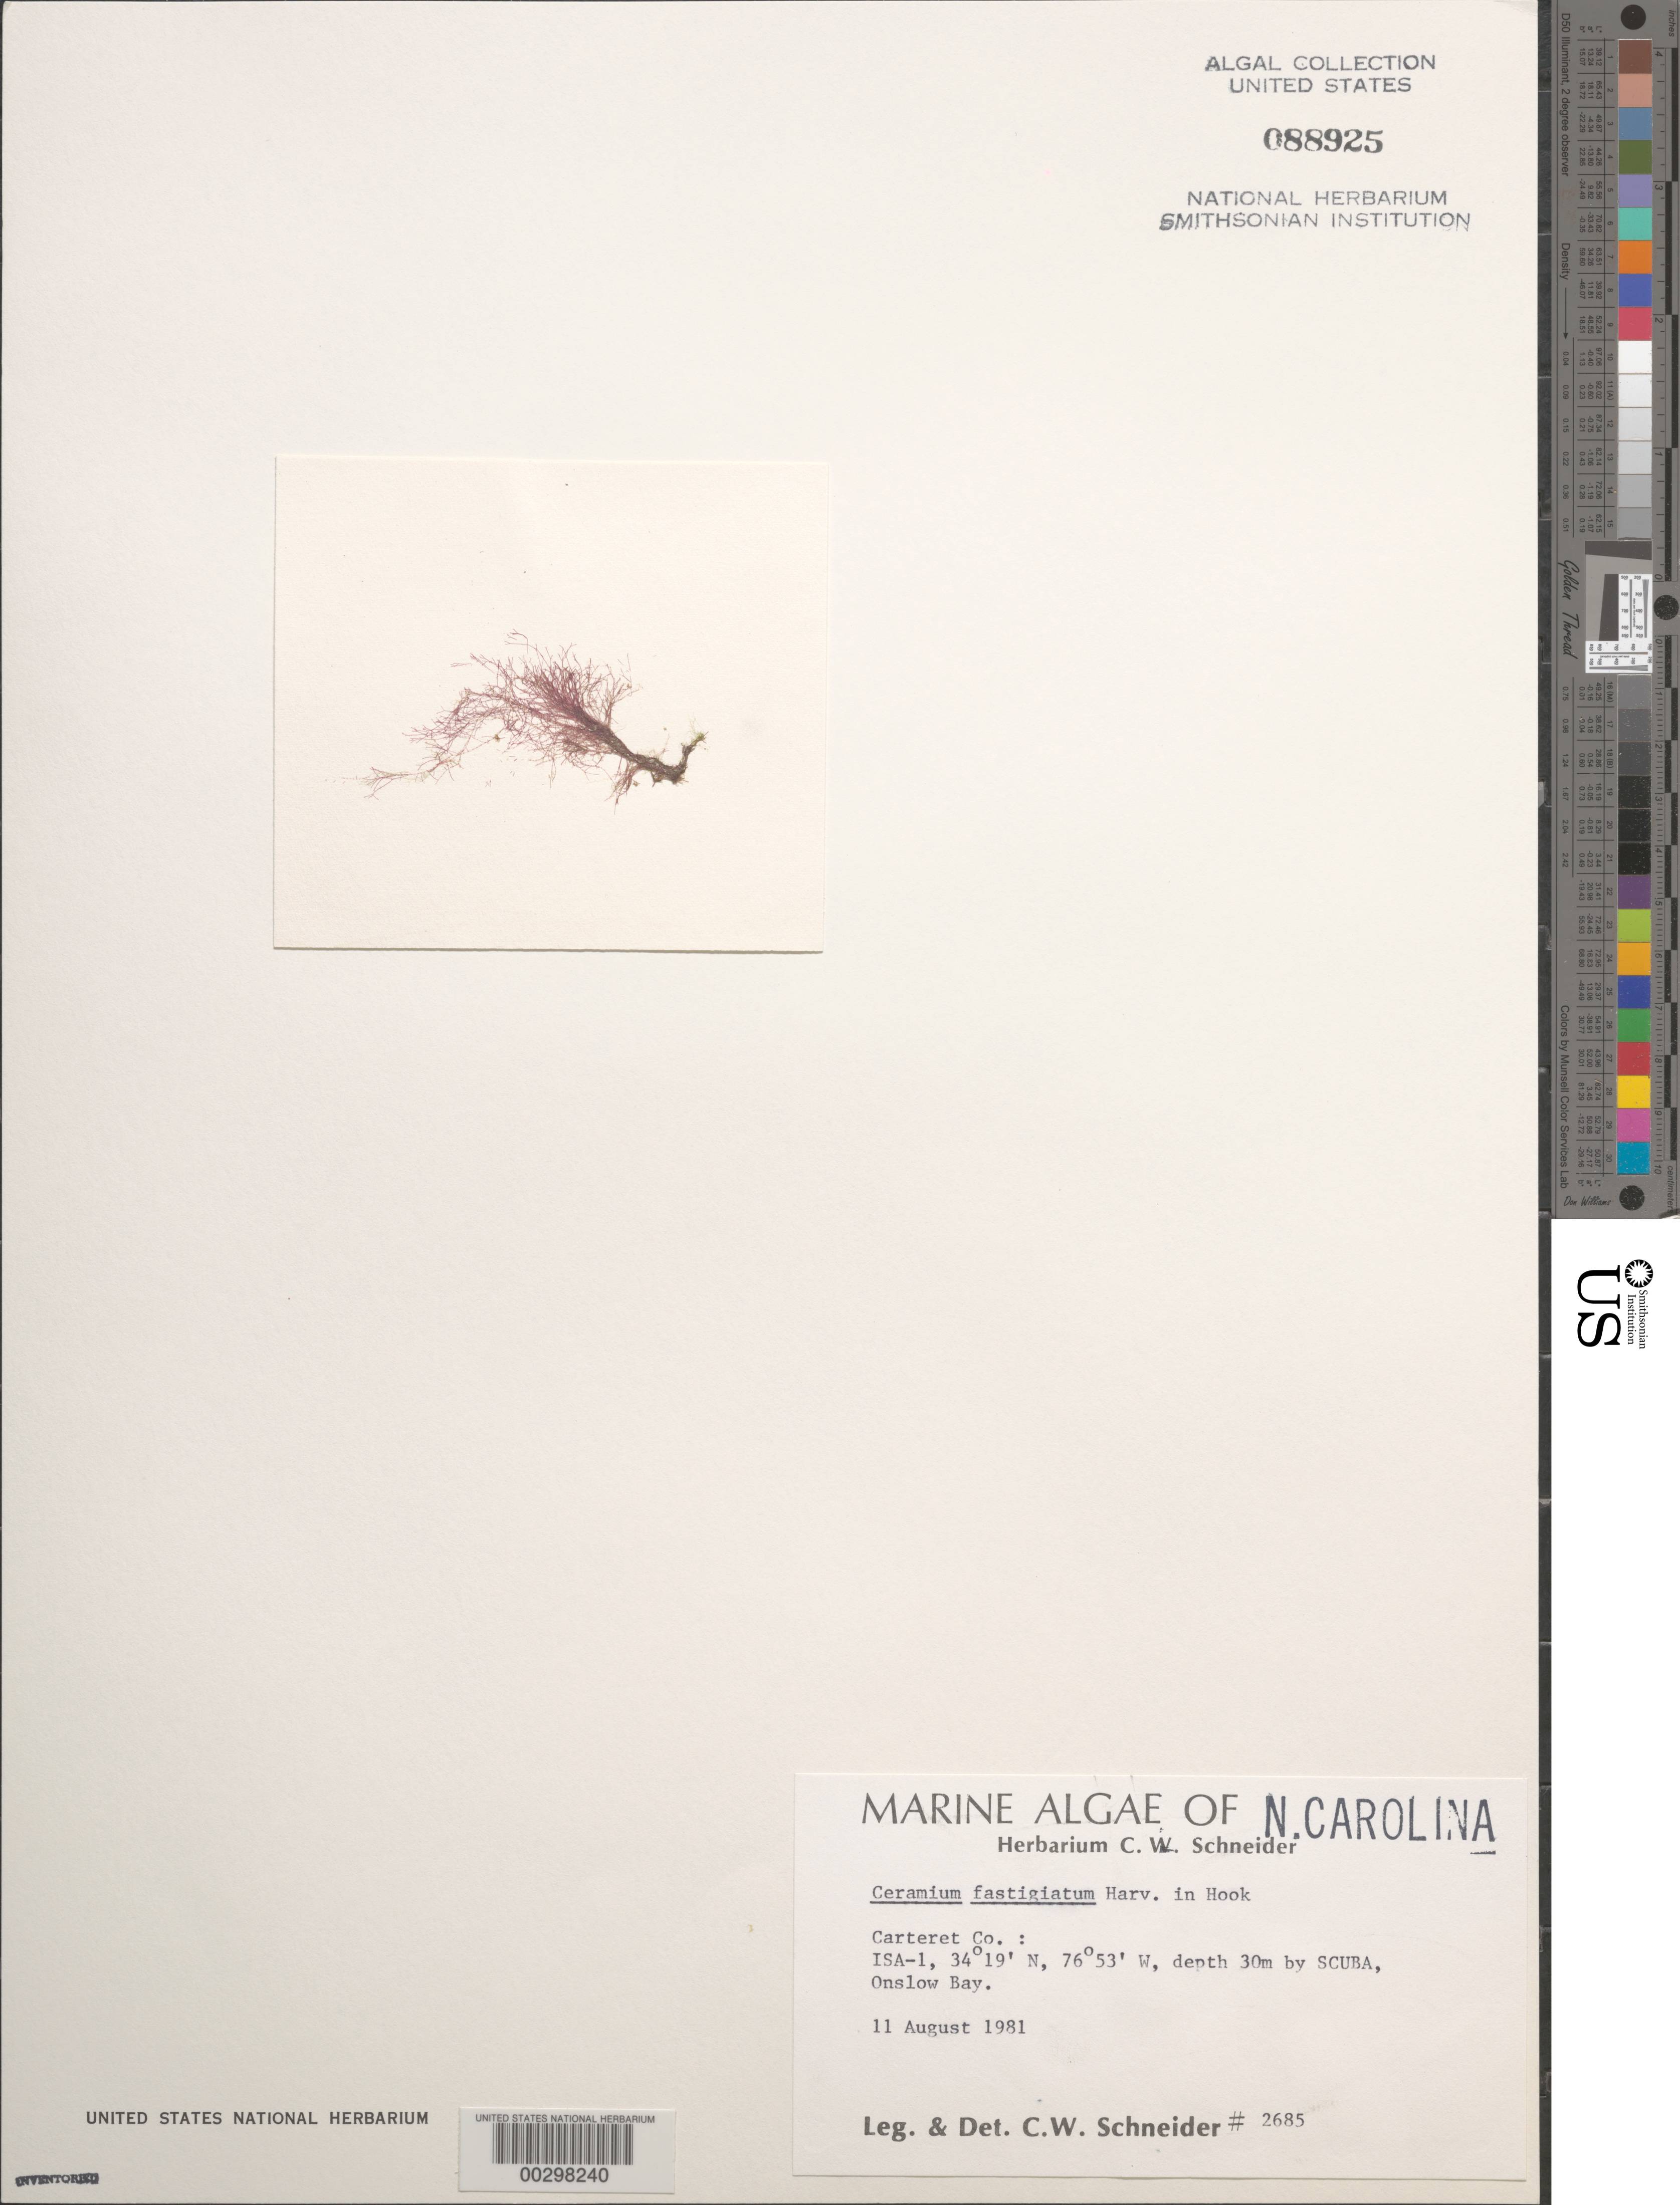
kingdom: Plantae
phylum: Rhodophyta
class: Florideophyceae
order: Ceramiales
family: Ceramiaceae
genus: Ceramium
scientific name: Ceramium fastigiatum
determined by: Schneider, C. W.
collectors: C. W. Schneider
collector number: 2685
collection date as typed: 11 Aug 1981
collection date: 1981-08-11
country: United States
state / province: North Carolina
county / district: Carteret County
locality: Onslow Bay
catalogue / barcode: US 88925